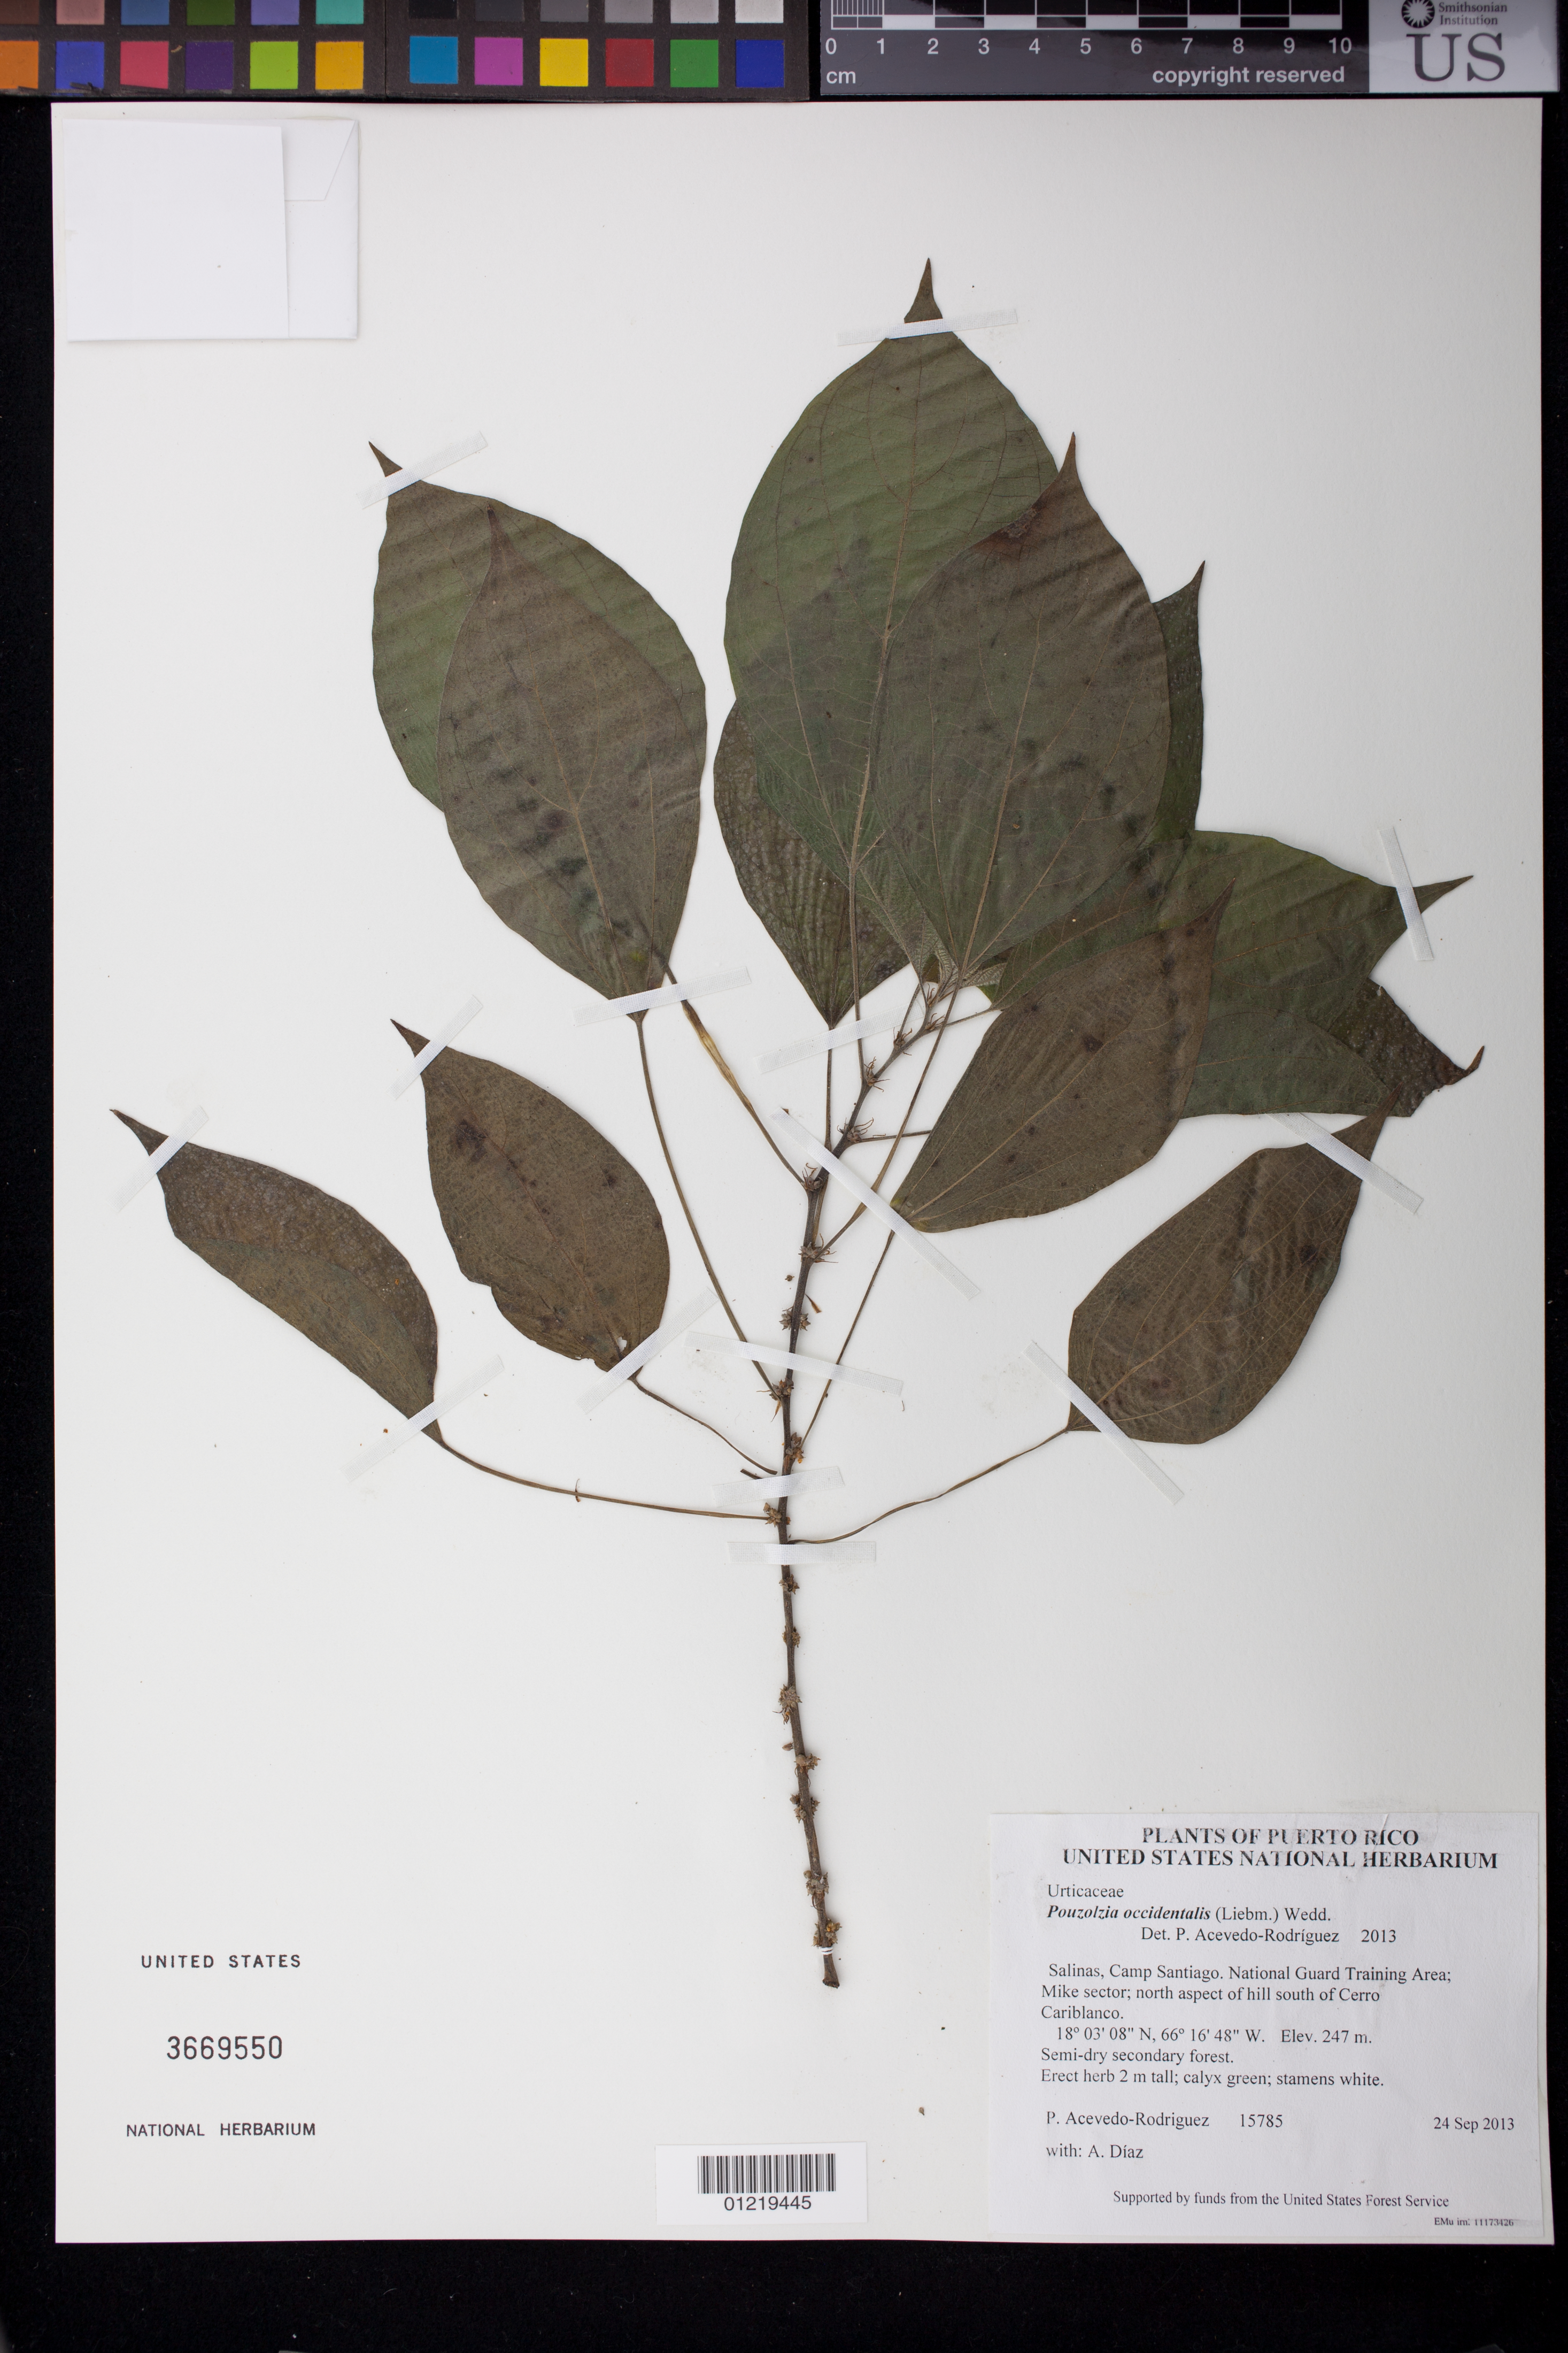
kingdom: Plantae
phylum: Tracheophyta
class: Magnoliopsida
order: Rosales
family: Urticaceae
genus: Pouzolzia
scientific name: Pouzolzia occidentalis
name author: (Liebm.) Wedd.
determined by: Acevedo-Rodríguez, P., (BOT), Smithsonian Institution - National Museum of Natural History (UNITED STATES)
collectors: P. Acevedo-Rodr. & A. Díaz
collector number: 15785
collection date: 2013-09-24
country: Puerto Rico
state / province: Salinas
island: Puerto Rico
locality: Camp Santiago. National Guard Training Area; Mike sector; north aspect of hill south of Cerro Cariblanco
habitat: Semi-dry secondary forest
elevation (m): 247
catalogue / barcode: US 3669550